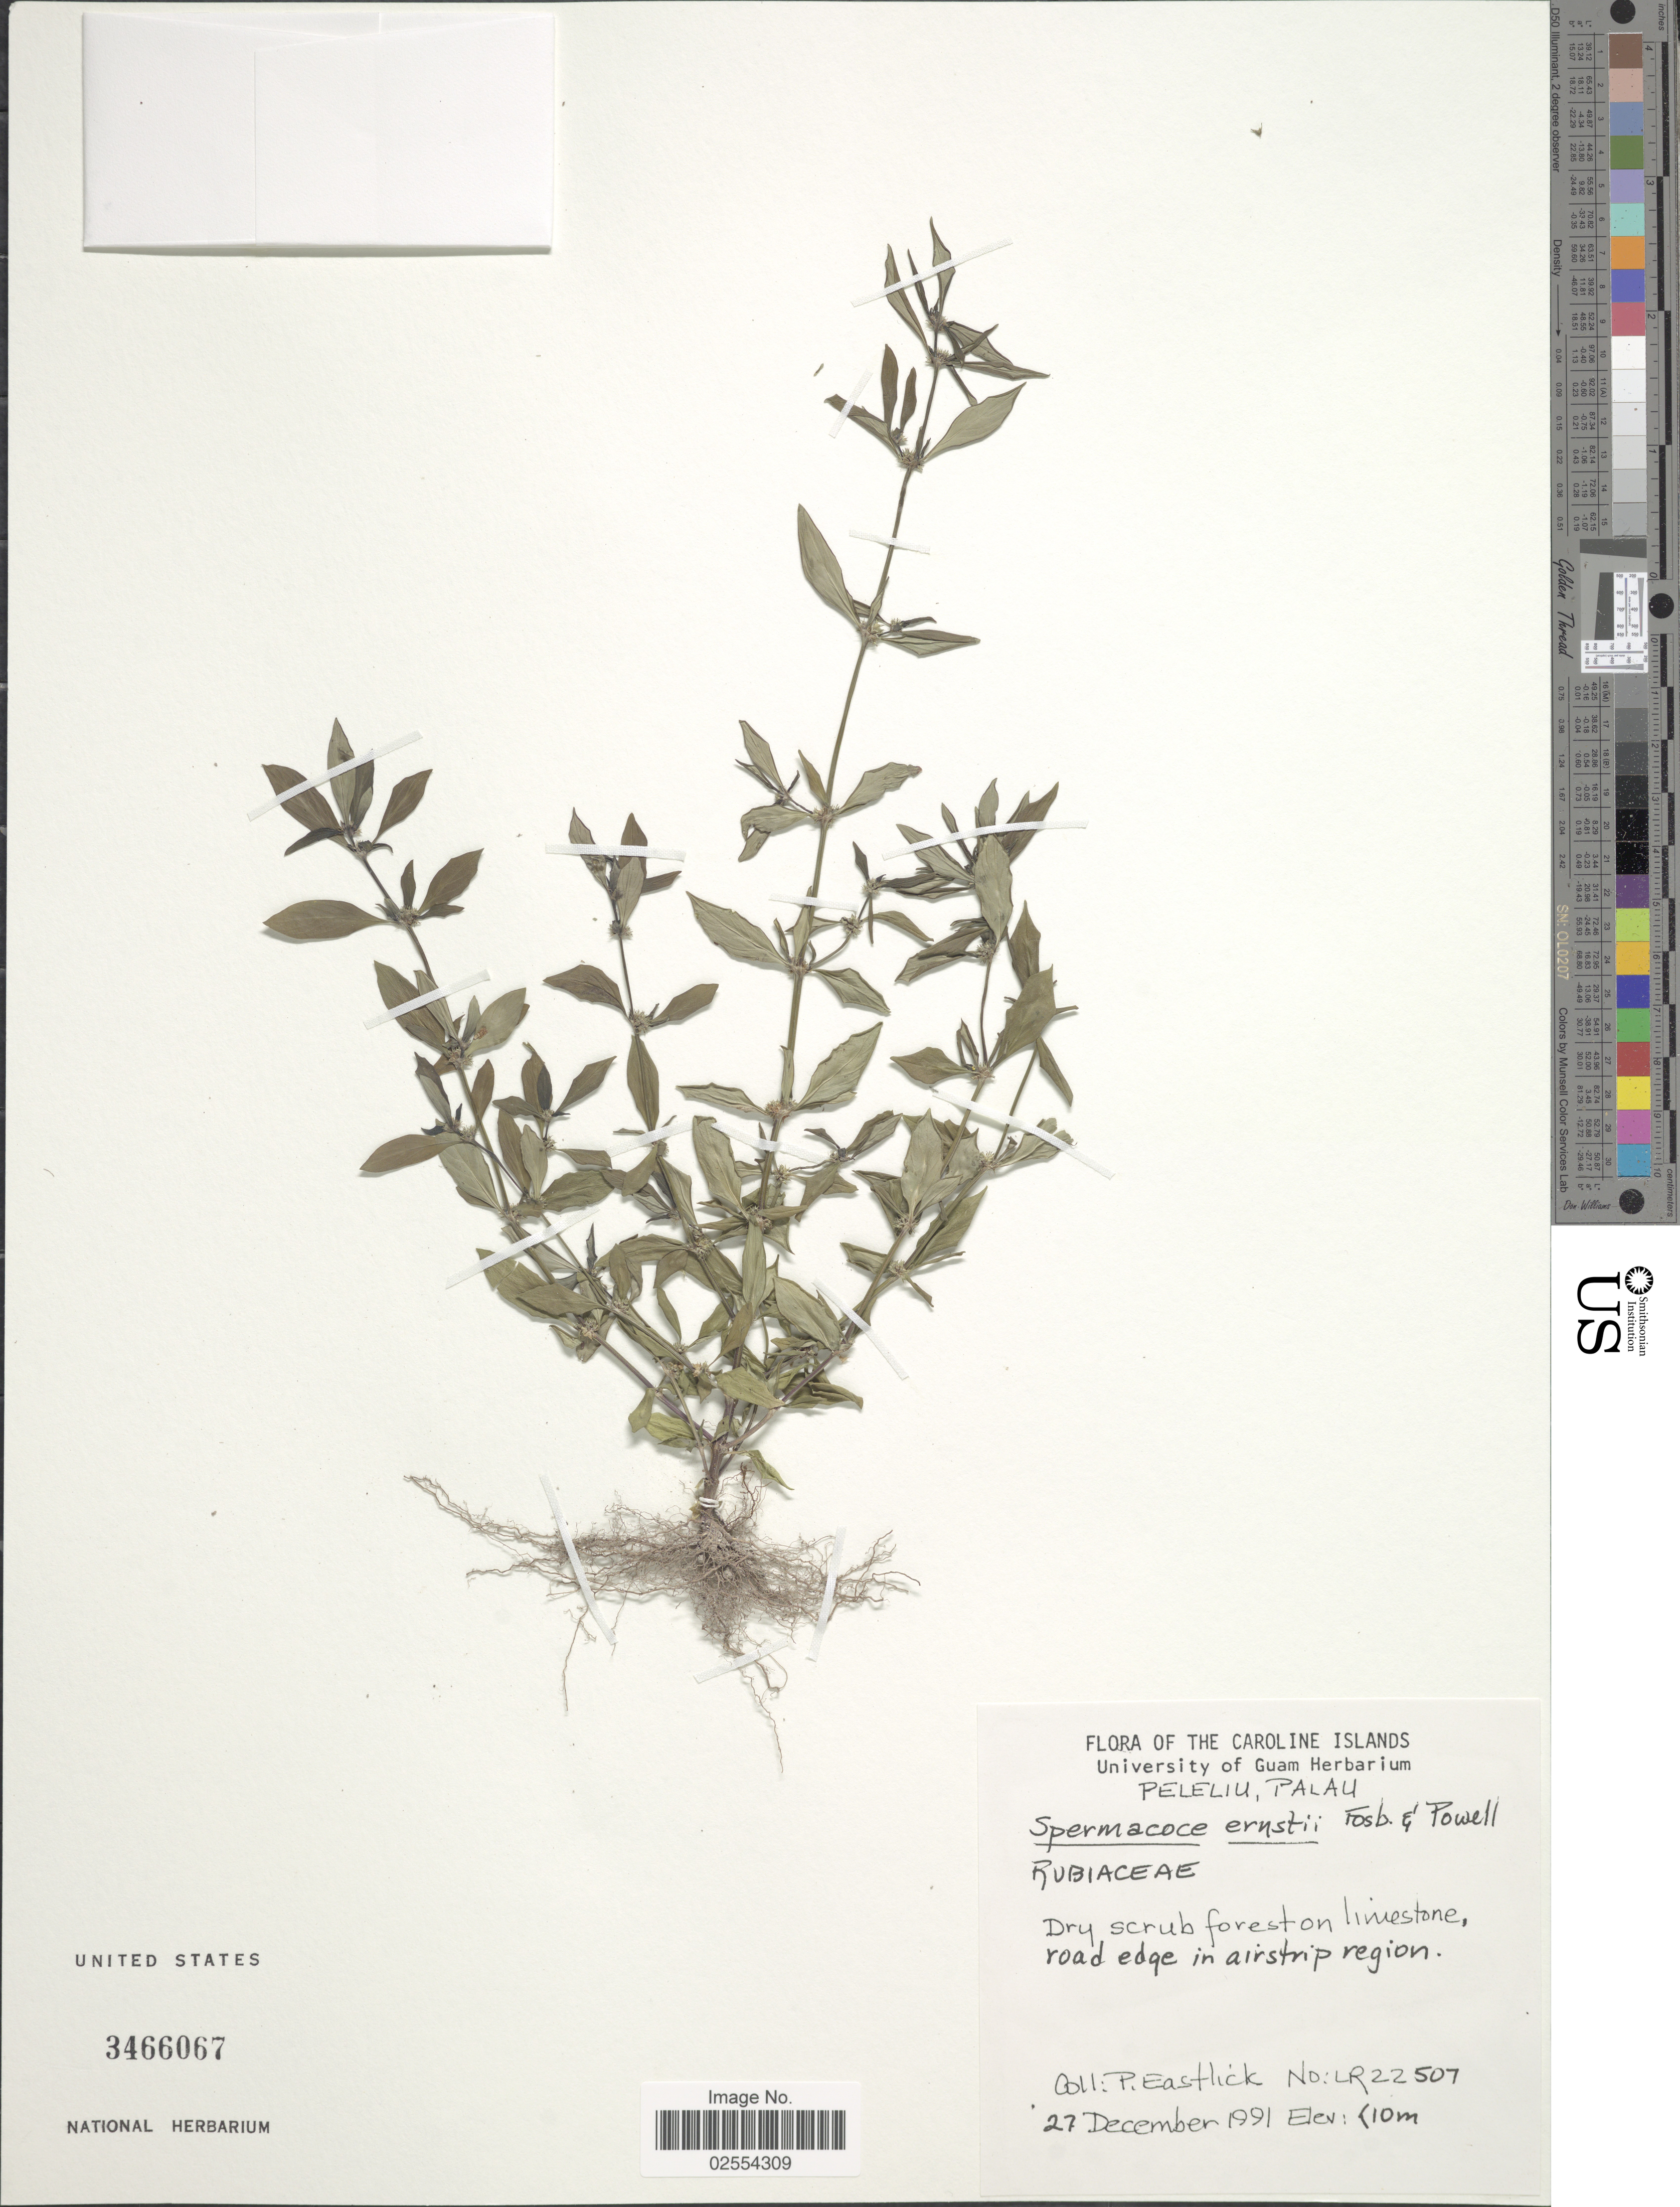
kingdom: Plantae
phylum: Tracheophyta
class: Magnoliopsida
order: Gentianales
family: Rubiaceae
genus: Spermacoce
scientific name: Spermacoce ernstii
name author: Fosberg & D.A. Powell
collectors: P. Eastlick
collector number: LR22507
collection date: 1991-12-27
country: Palau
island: Beliliou [Peleliu]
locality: Peleliu, Palau, Dry scrub forest on limestone, road edge in airstrip region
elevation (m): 10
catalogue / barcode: US 3466067